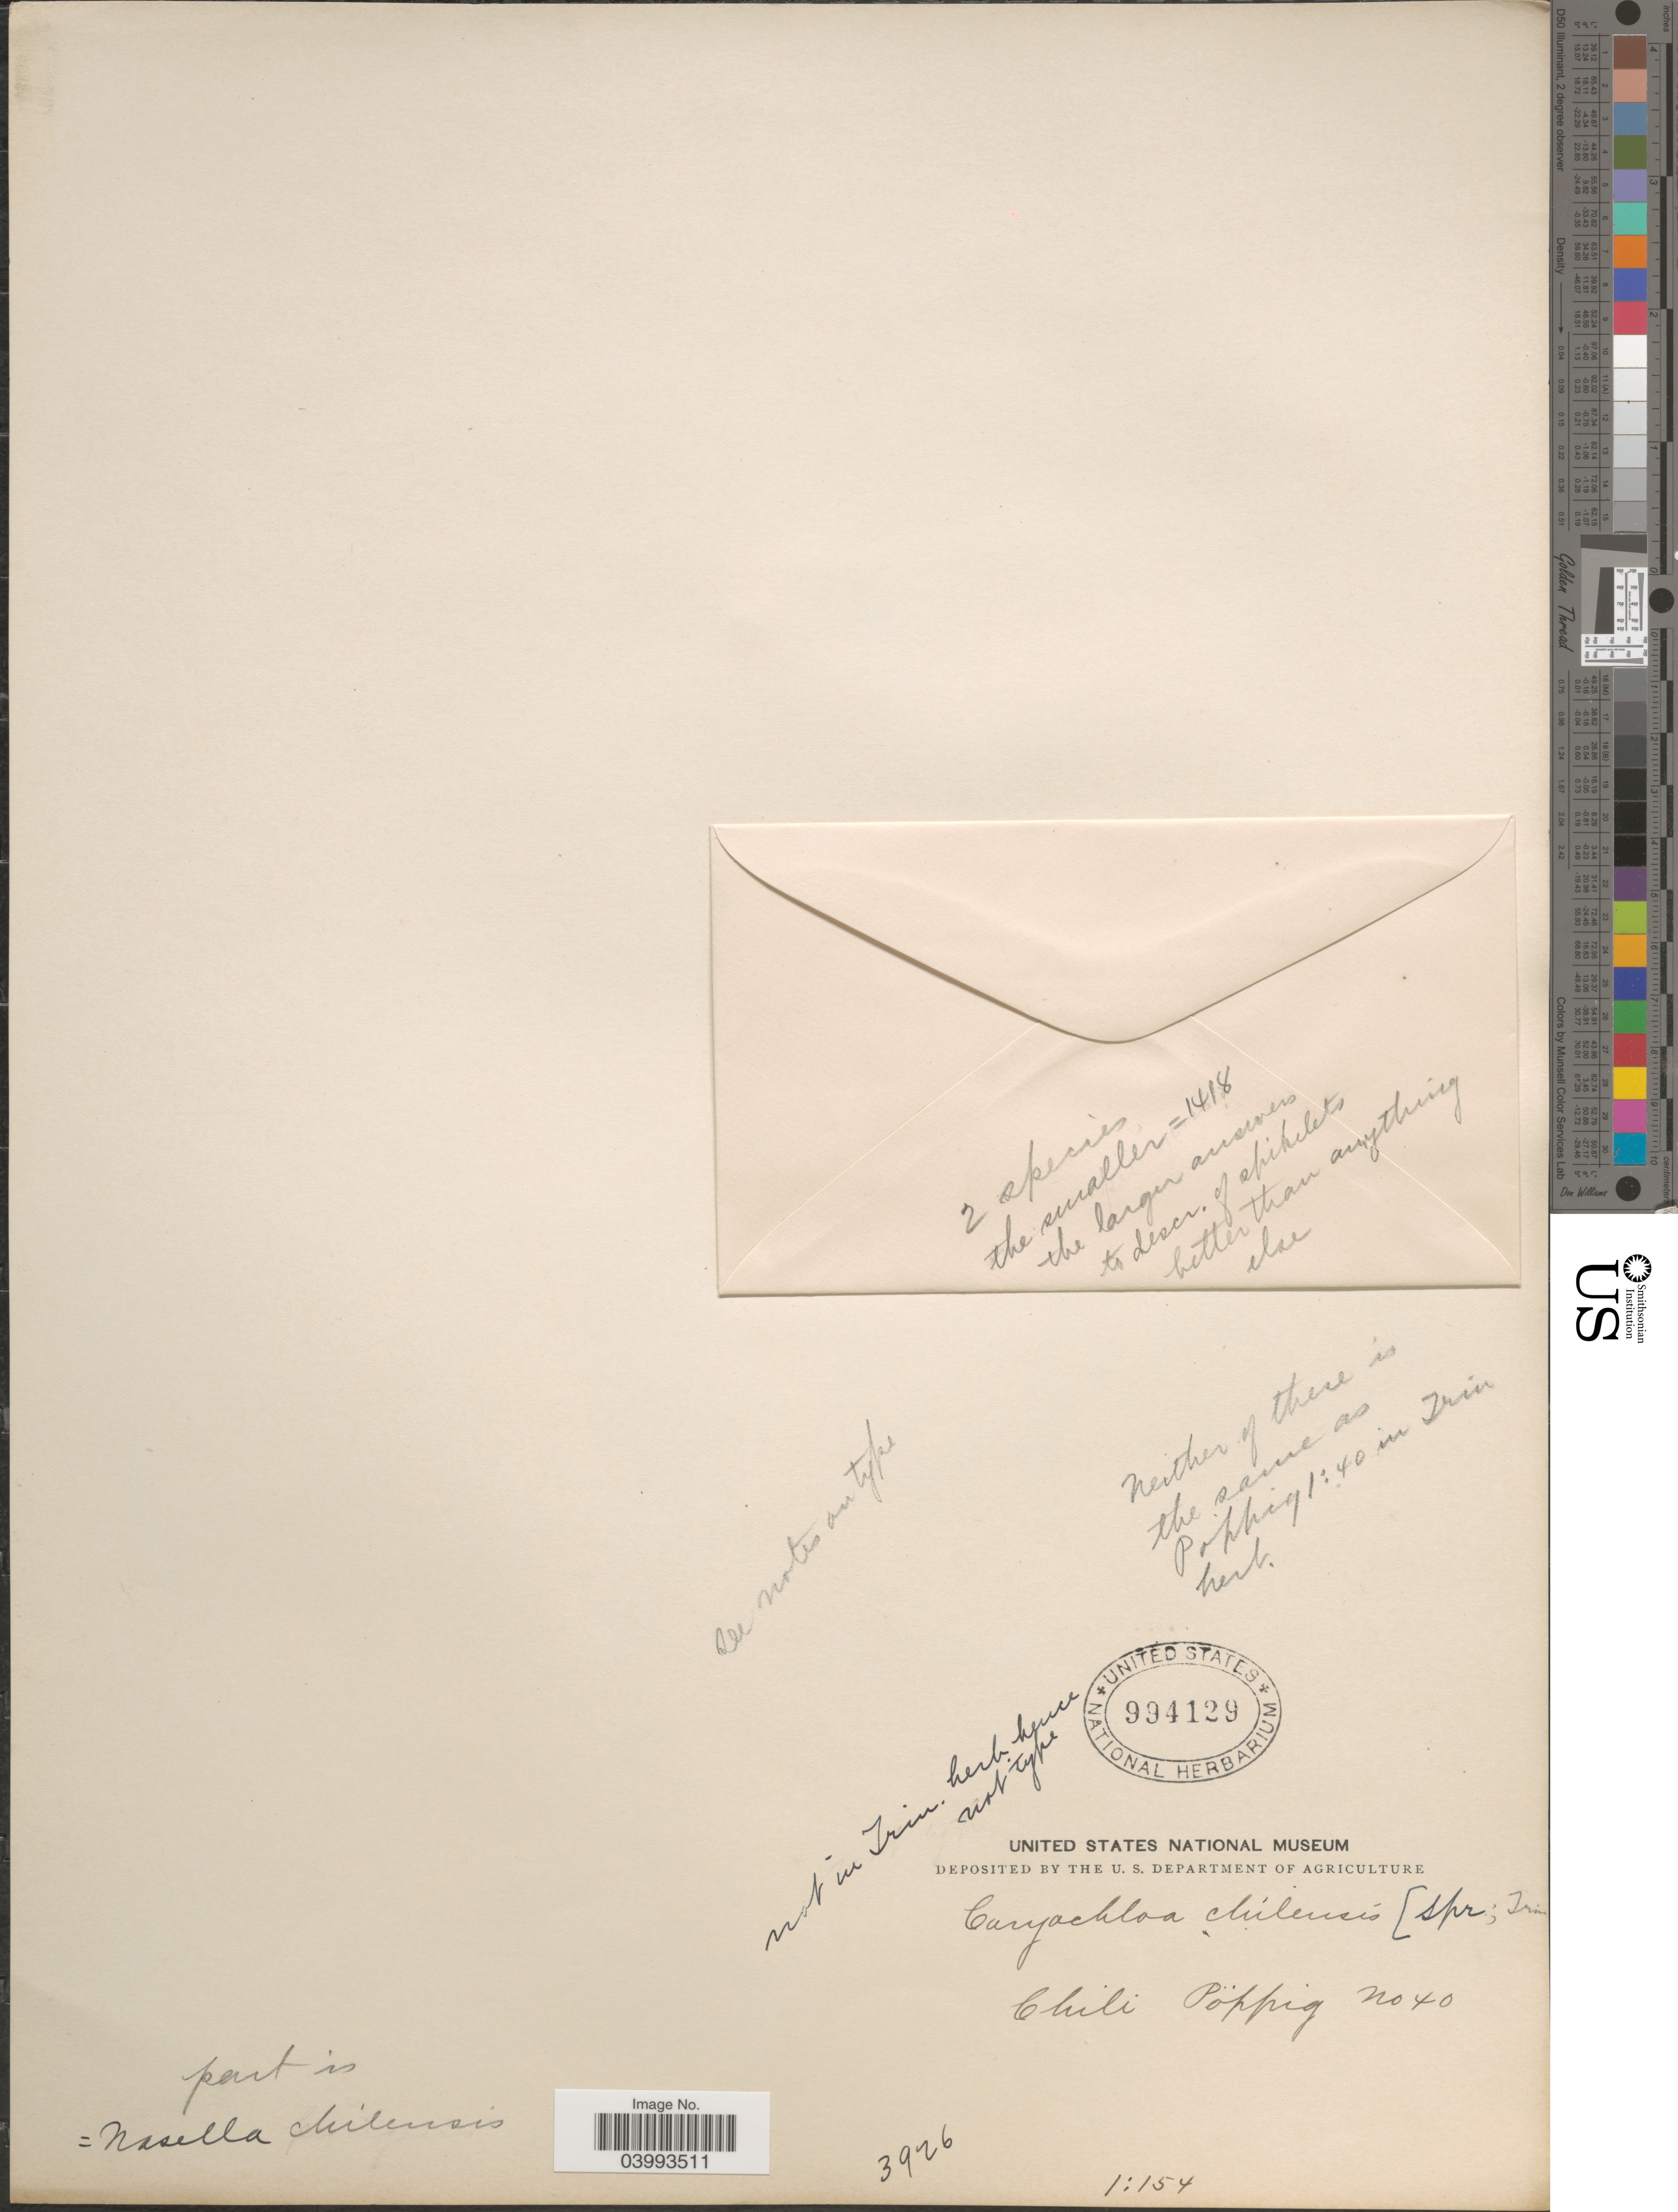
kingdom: Plantae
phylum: Tracheophyta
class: Liliopsida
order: Poales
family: Poaceae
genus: Nassella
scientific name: Nassella chilensis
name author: (Trin.) É. Desv.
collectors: -. Poppig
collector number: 40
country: Chile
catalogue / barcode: US 994129